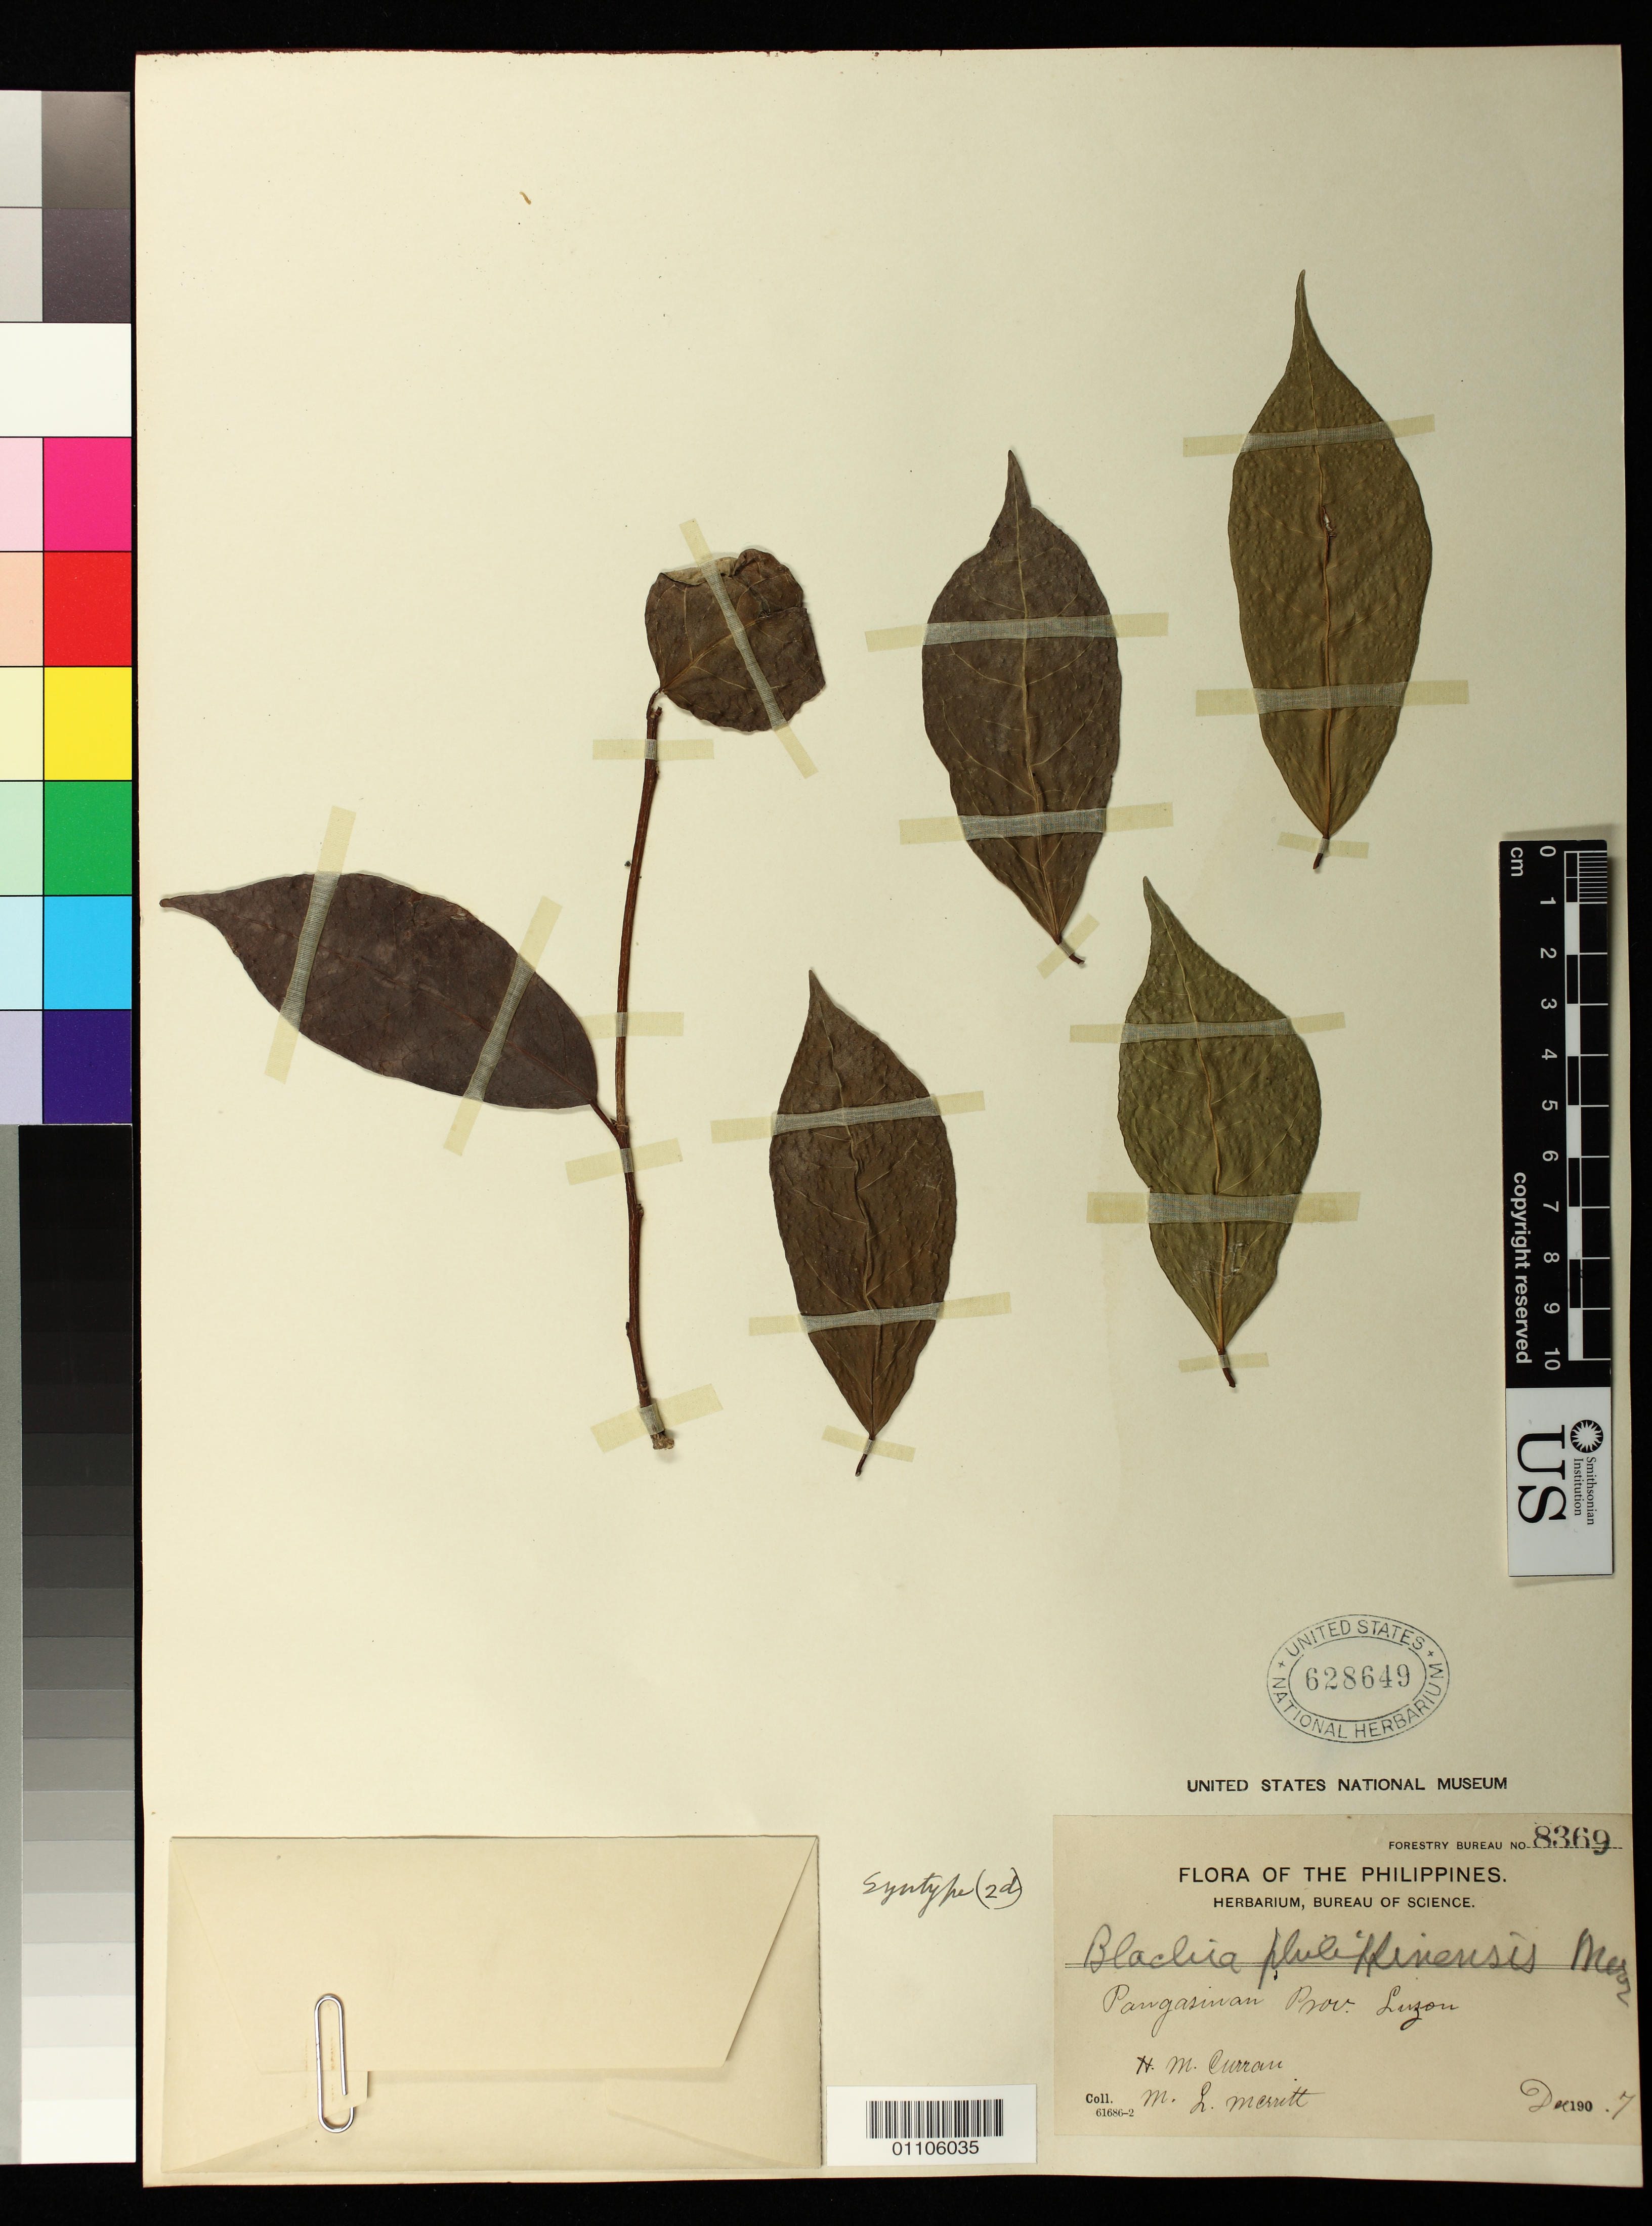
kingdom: Plantae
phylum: Tracheophyta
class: Magnoliopsida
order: Malpighiales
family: Euphorbiaceae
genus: Blachia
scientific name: Blachia philippinensis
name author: Merr.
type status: Syntype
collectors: H. M. Curran & M. L. Merritt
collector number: For. Bur. 8369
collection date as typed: Dec 1907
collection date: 1907-12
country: Philippines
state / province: Ilocos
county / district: Pangasinan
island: Luzon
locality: Pangasinan Prov., Luzon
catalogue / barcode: US 628649